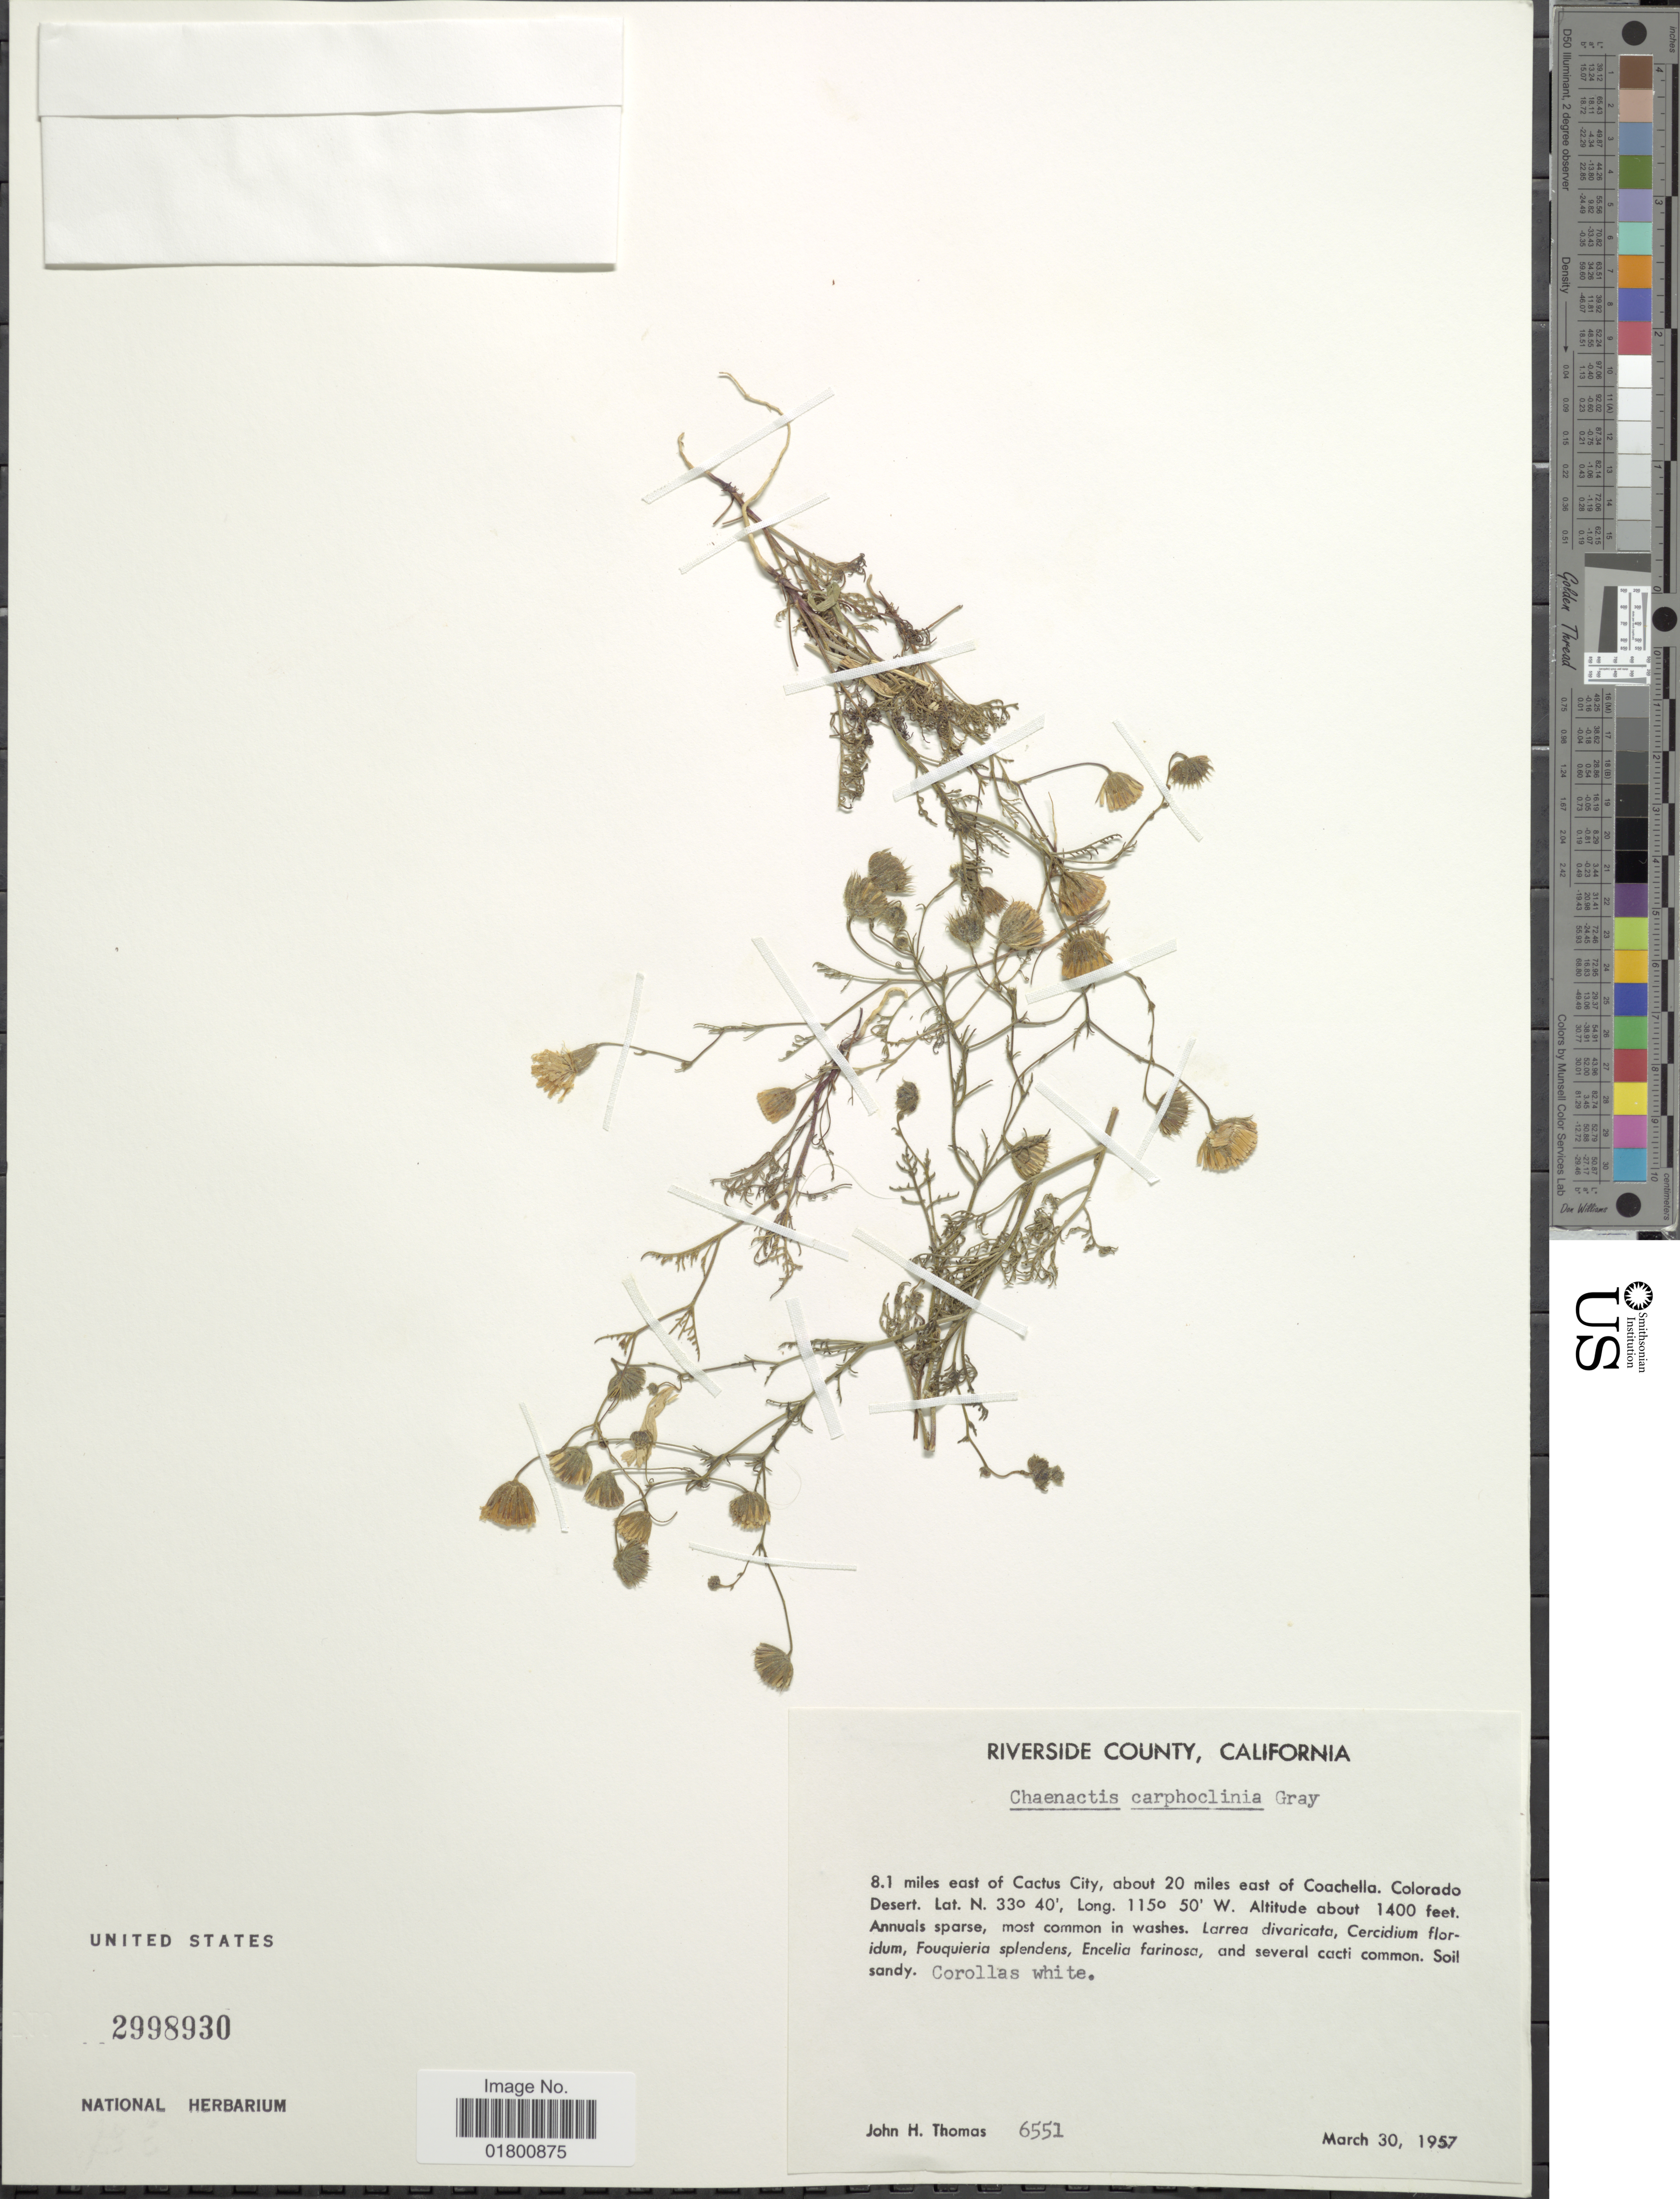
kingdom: Plantae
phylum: Tracheophyta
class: Magnoliopsida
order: Asterales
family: Asteraceae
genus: Chaenactis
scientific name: Chaenactis carphoclinia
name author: A. Gray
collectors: J. H. Thomas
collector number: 6551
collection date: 1957-03-30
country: United States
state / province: California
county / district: Riverside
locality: Riverside County, 8.1 miles east of Cactus City, about 20 miles east of Coachella. Colorado Desert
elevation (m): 427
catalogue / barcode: US 2998930